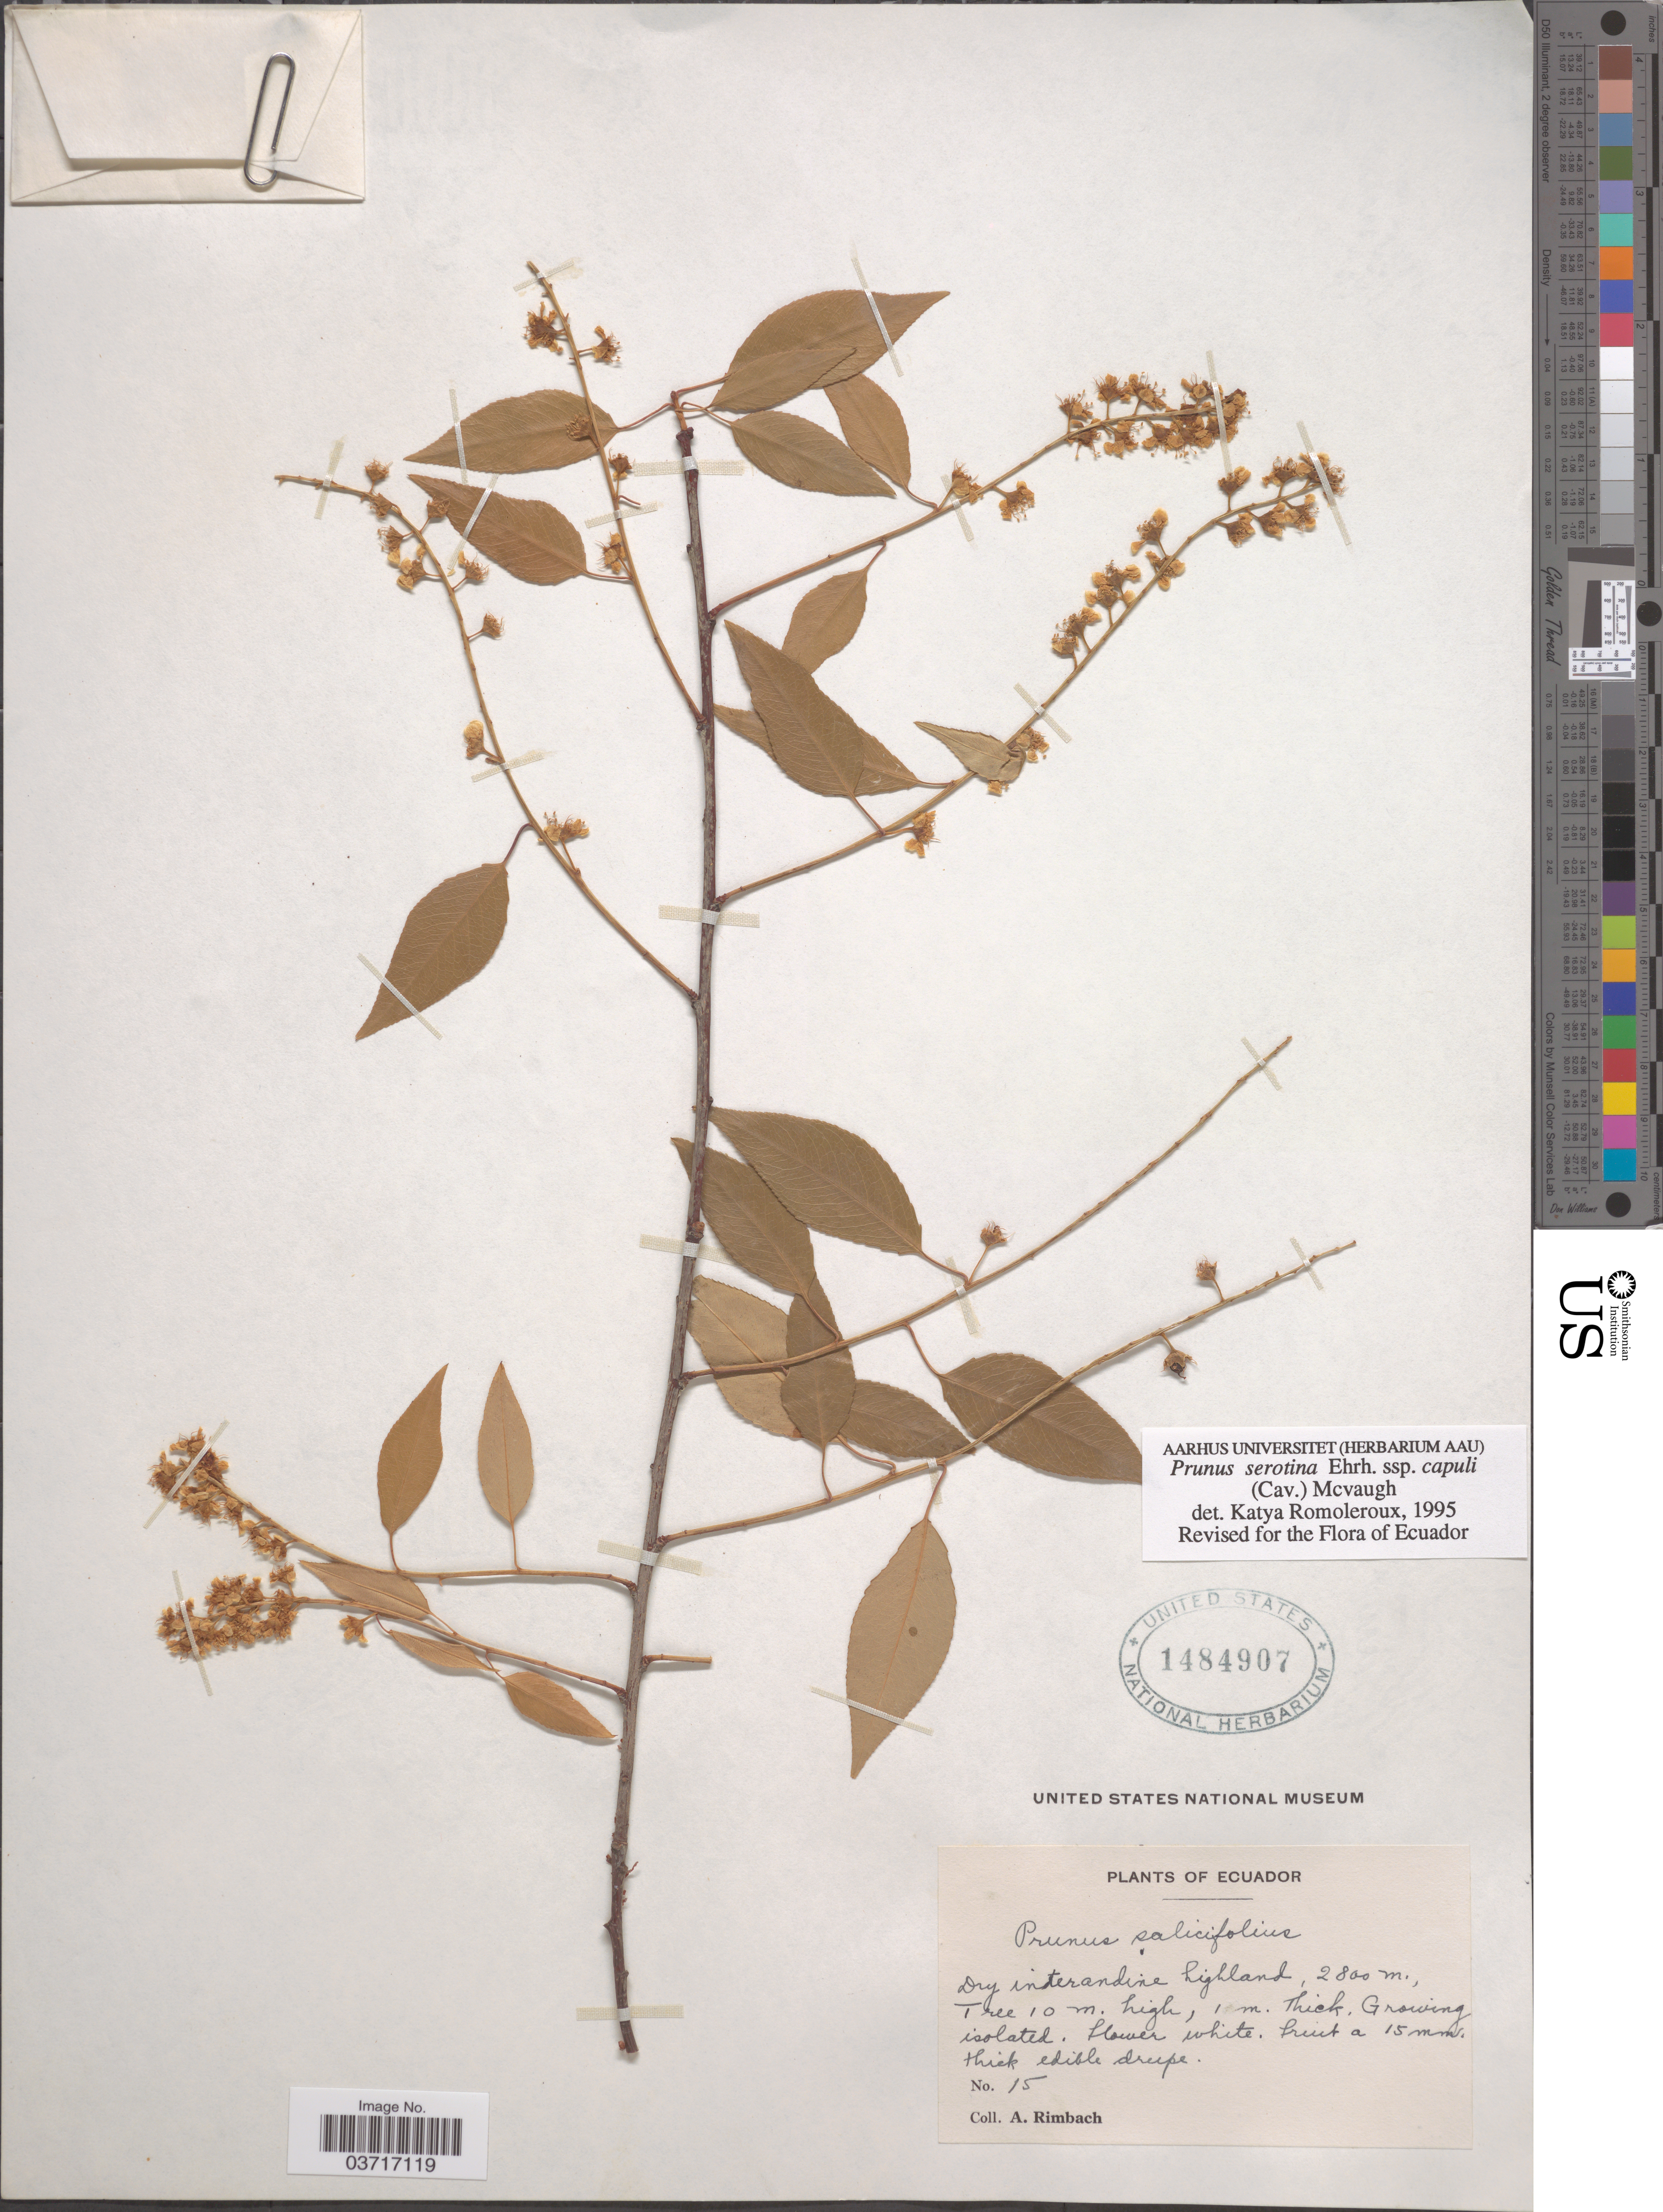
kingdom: Plantae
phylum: Tracheophyta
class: Magnoliopsida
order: Rosales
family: Rosaceae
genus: Prunus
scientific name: Prunus serotina subsp. capuli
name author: (Cav. ex Spreng.) McVaugh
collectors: A. Rimbach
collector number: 15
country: Ecuador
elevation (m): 2800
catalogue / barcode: US 1484907